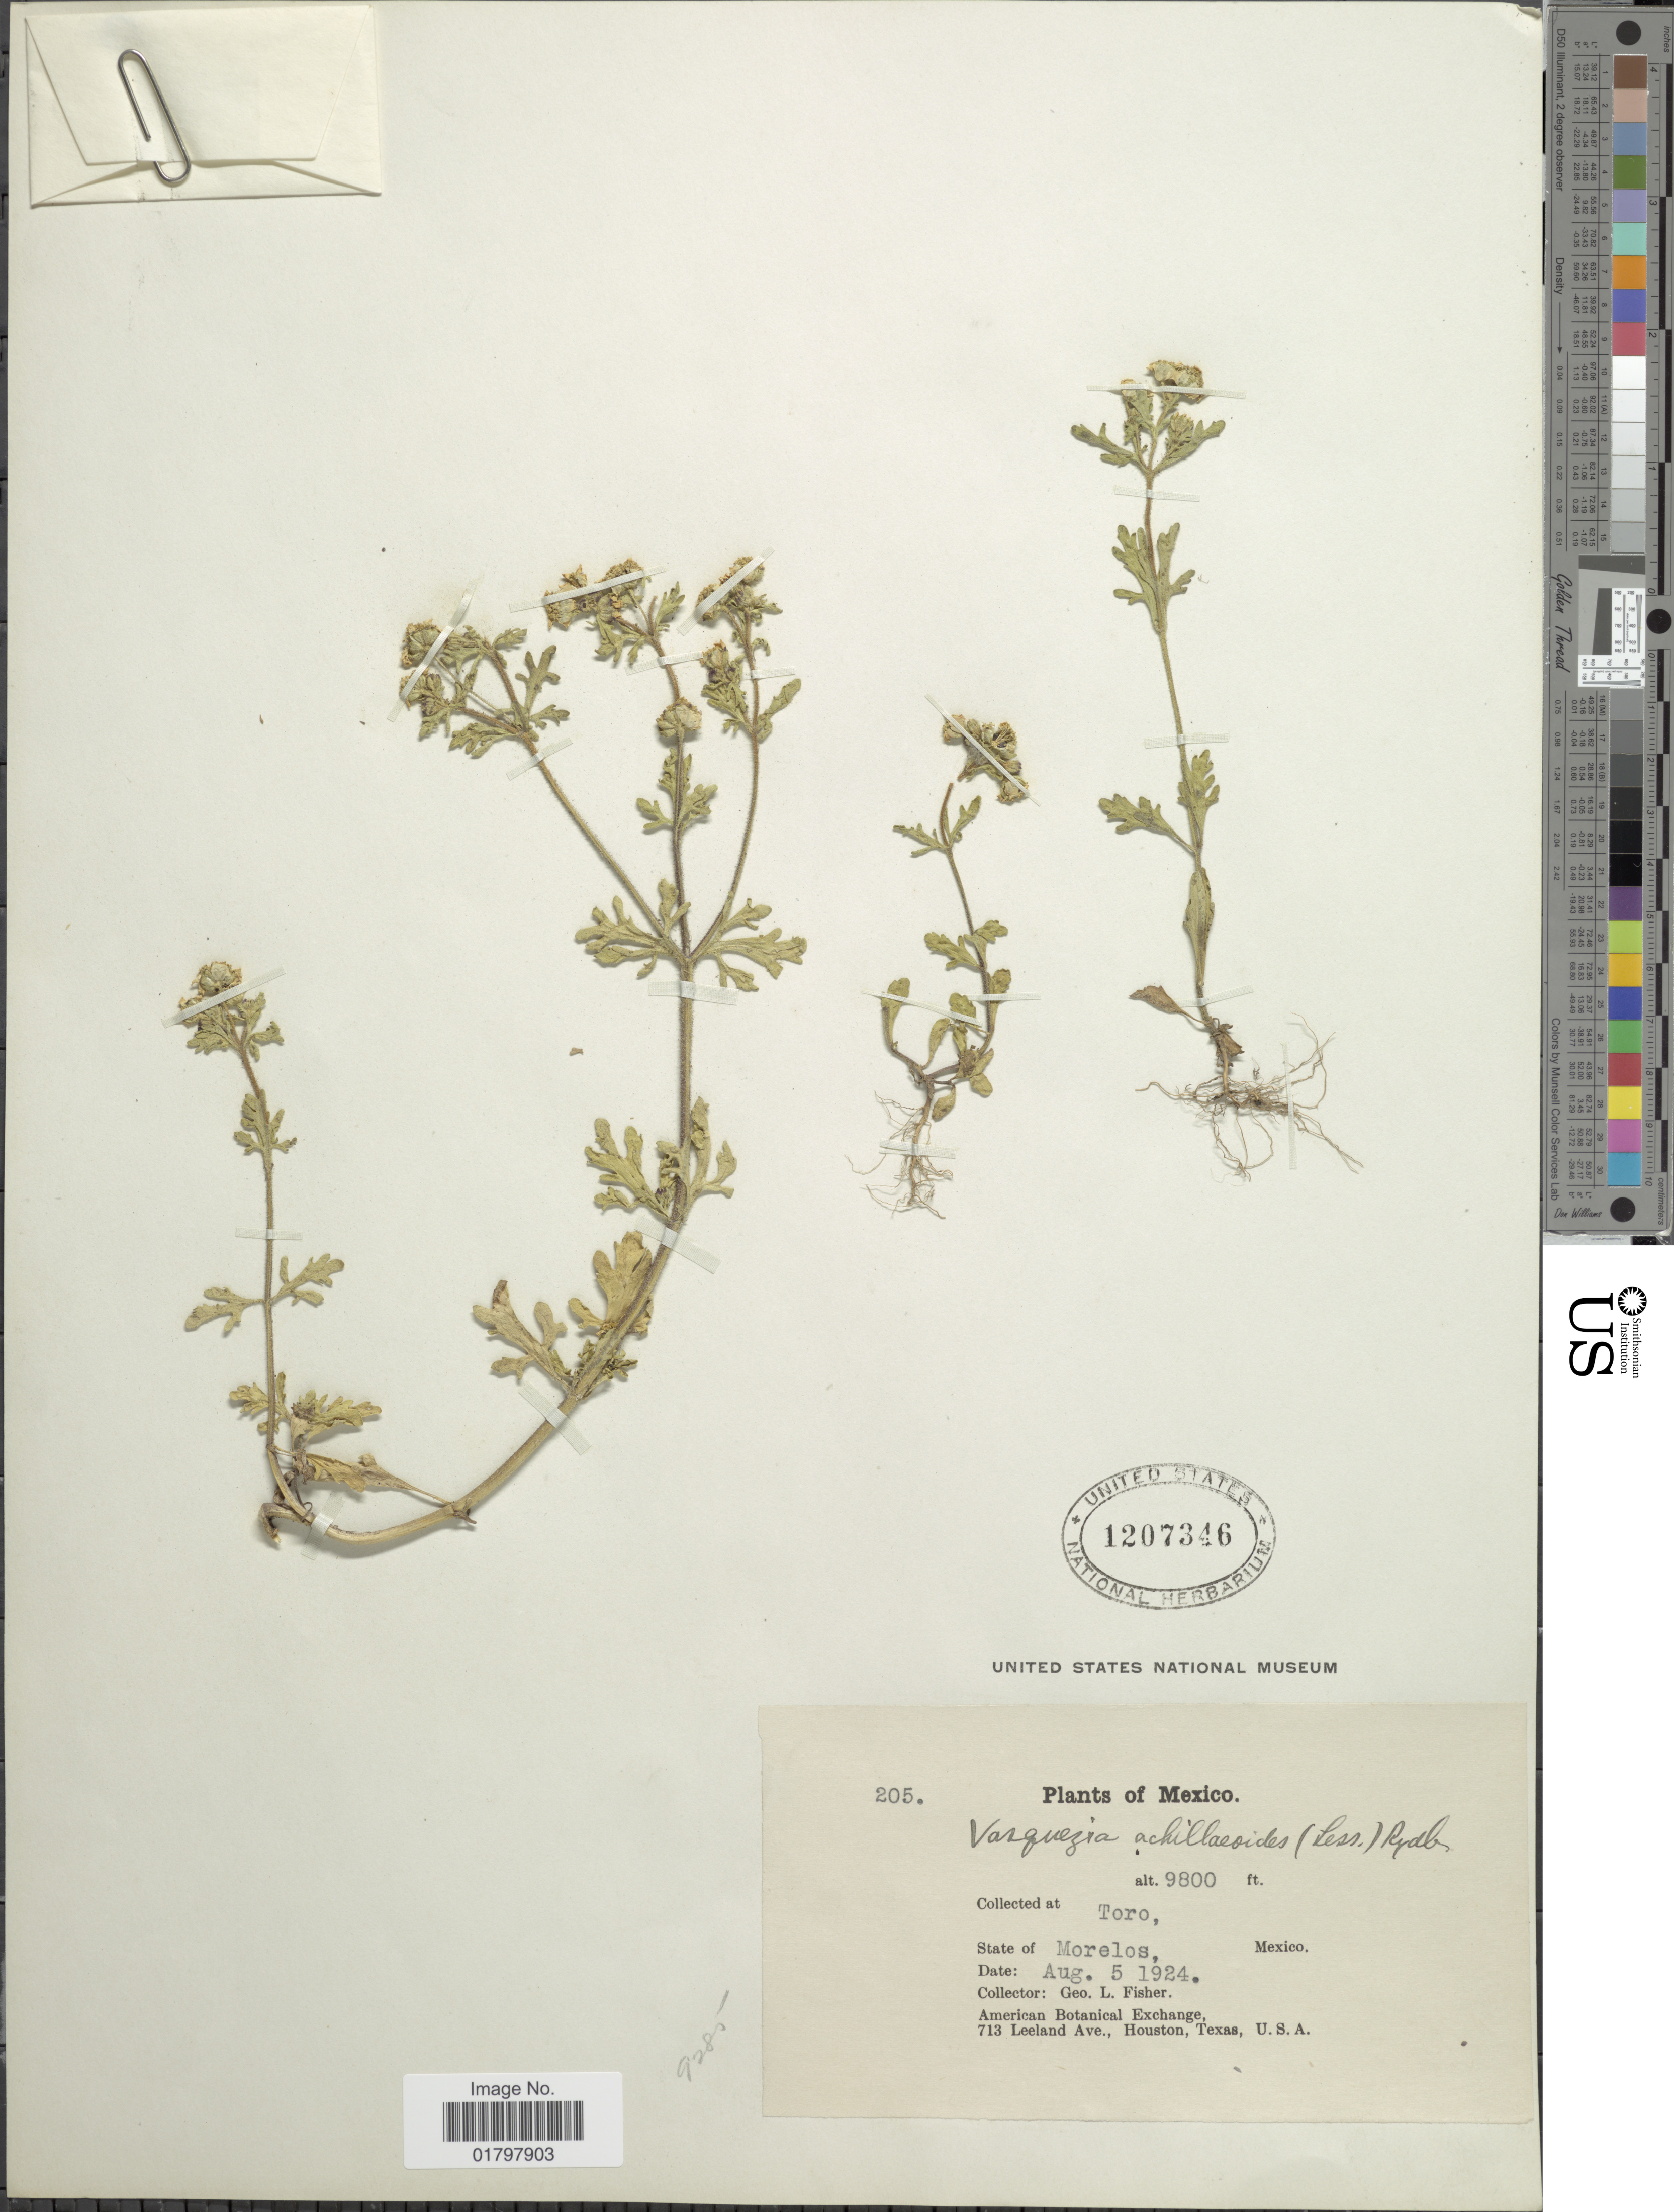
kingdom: Plantae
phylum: Tracheophyta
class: Magnoliopsida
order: Asterales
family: Asteraceae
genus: Vasquesia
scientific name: Vasquesia achillaeoides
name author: Less.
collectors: G. L. Fisher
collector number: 205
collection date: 1924-08-05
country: Mexico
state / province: Morelos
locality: Toro, State of Morelos, Mexico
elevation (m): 2987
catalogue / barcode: US 1207346